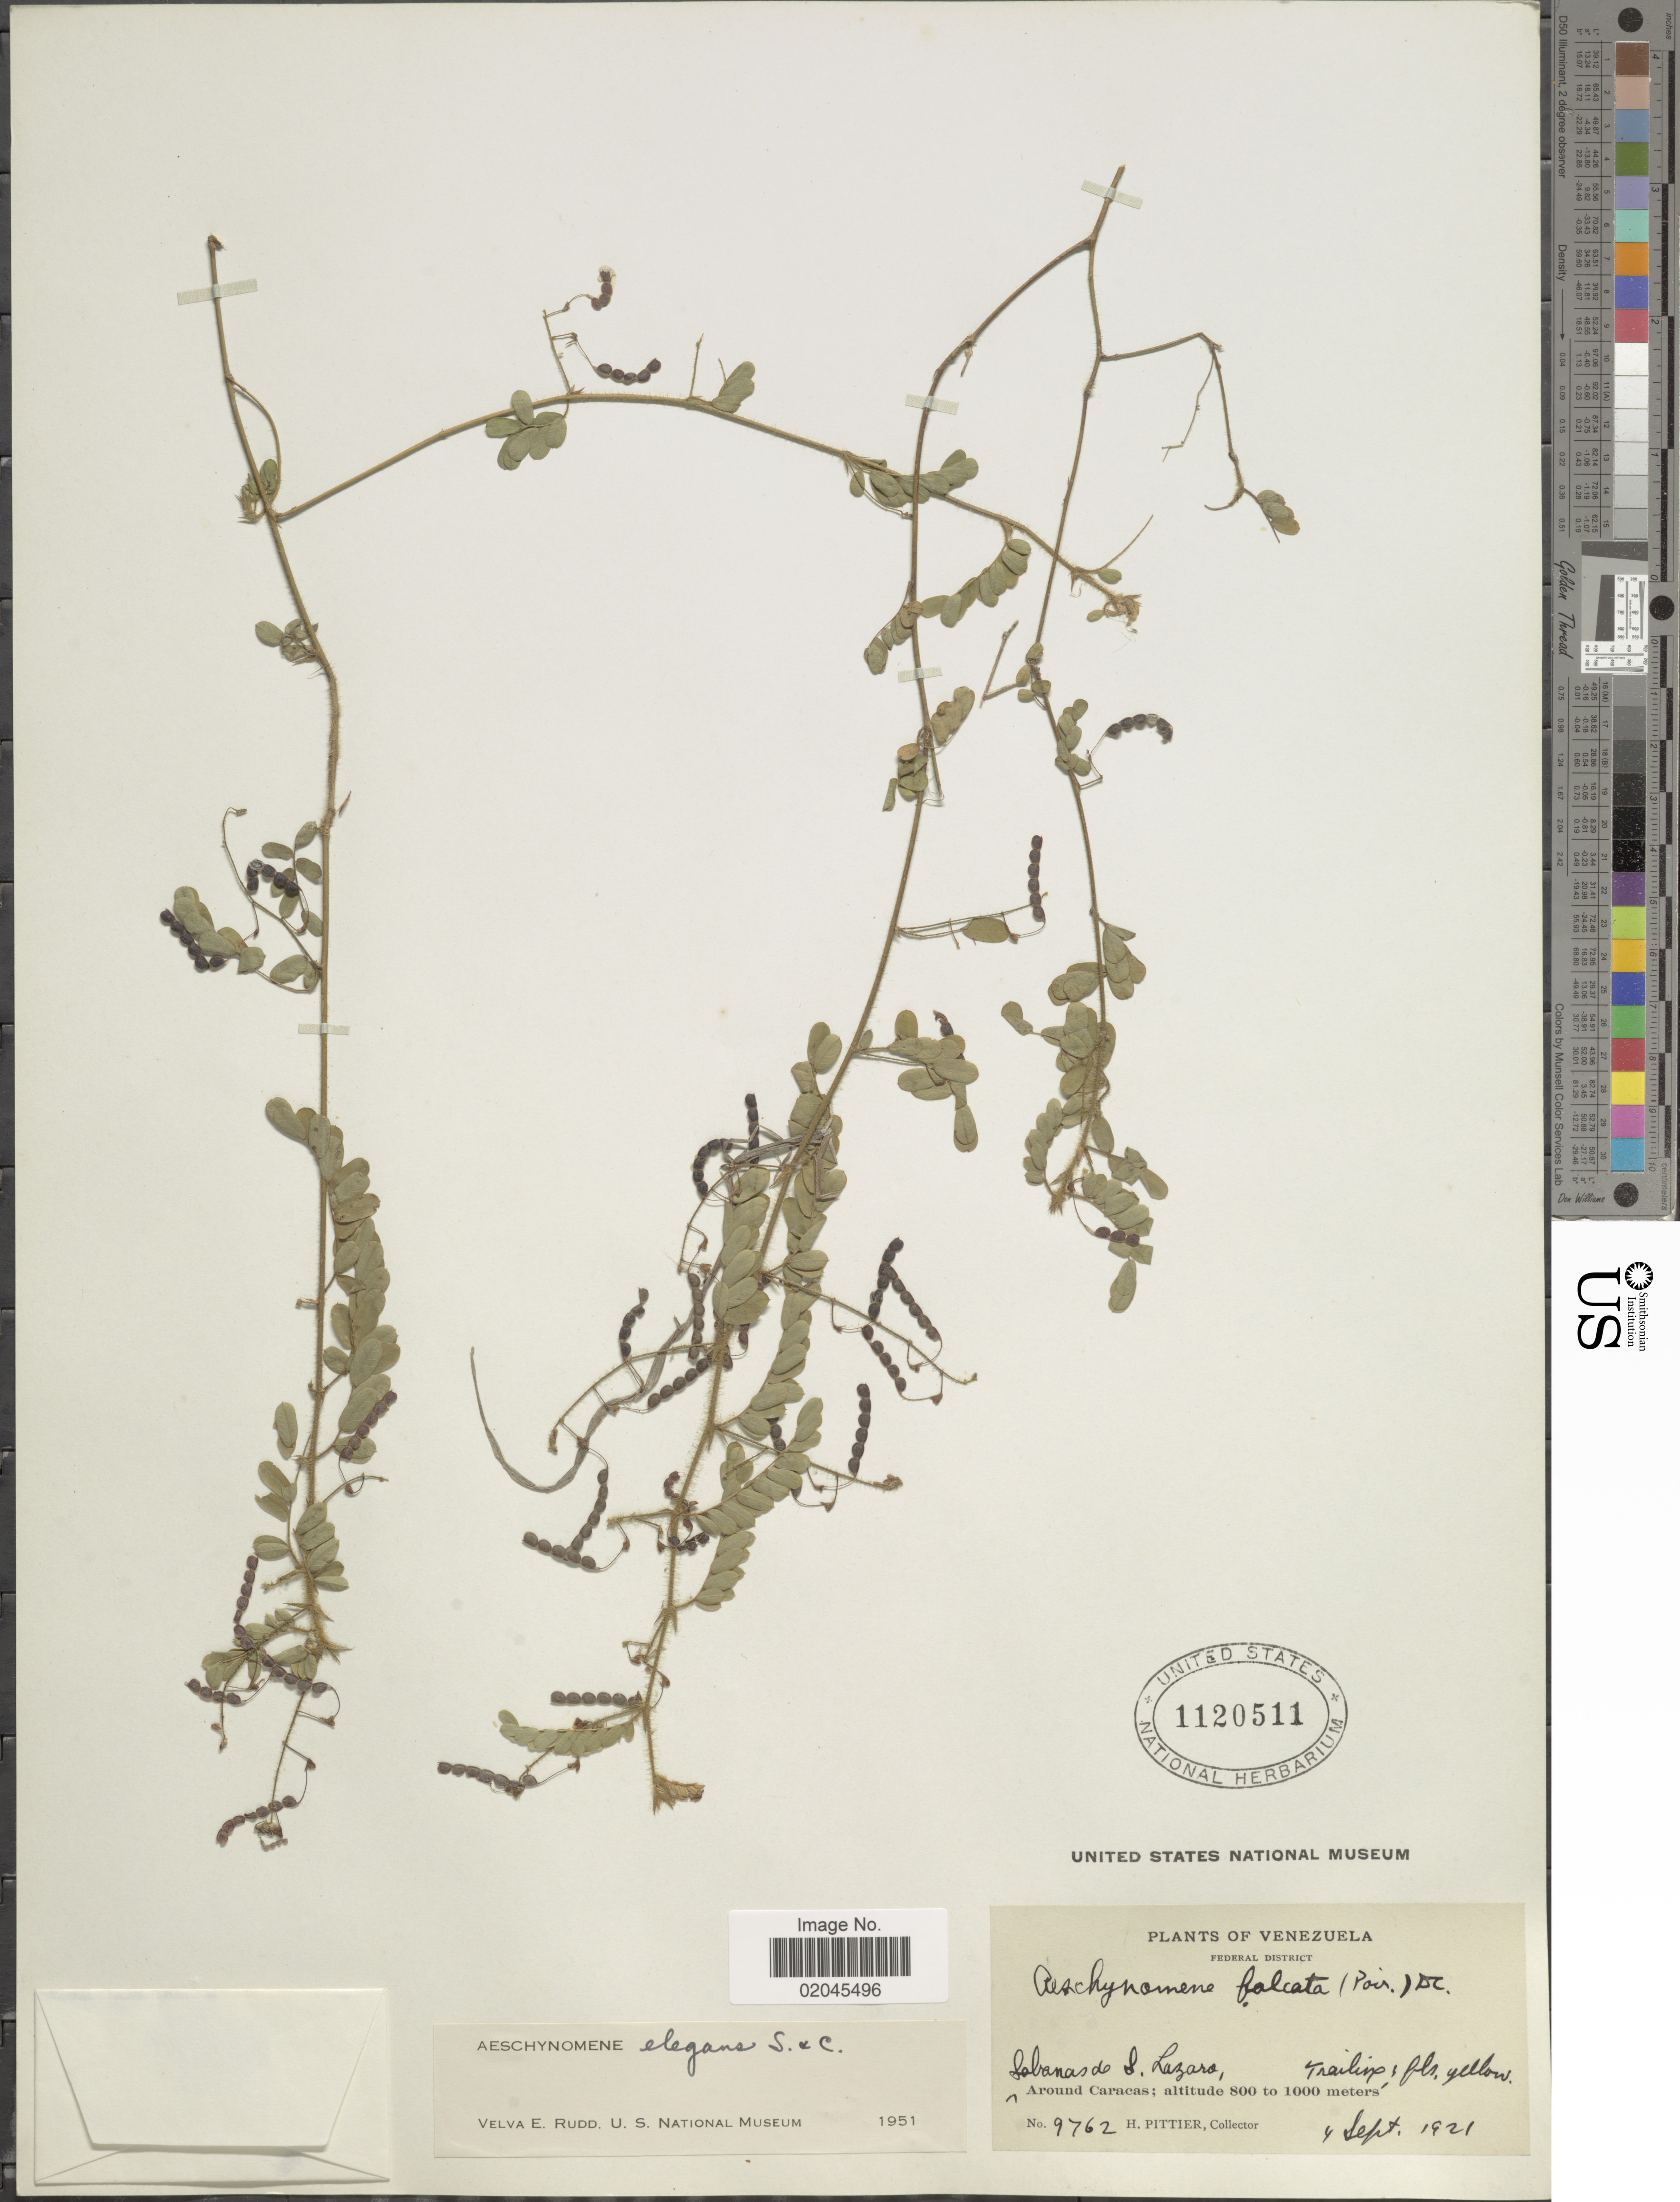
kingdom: Plantae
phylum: Tracheophyta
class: Magnoliopsida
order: Fabales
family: Fabaceae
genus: Aeschynomene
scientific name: Aeschynomene elegans var. elegans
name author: Cham. ex Schltdl.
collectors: H. F. Pittier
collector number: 9762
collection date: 1921-09-04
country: Venezuela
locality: Around Caracas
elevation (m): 800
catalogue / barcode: US 1120511